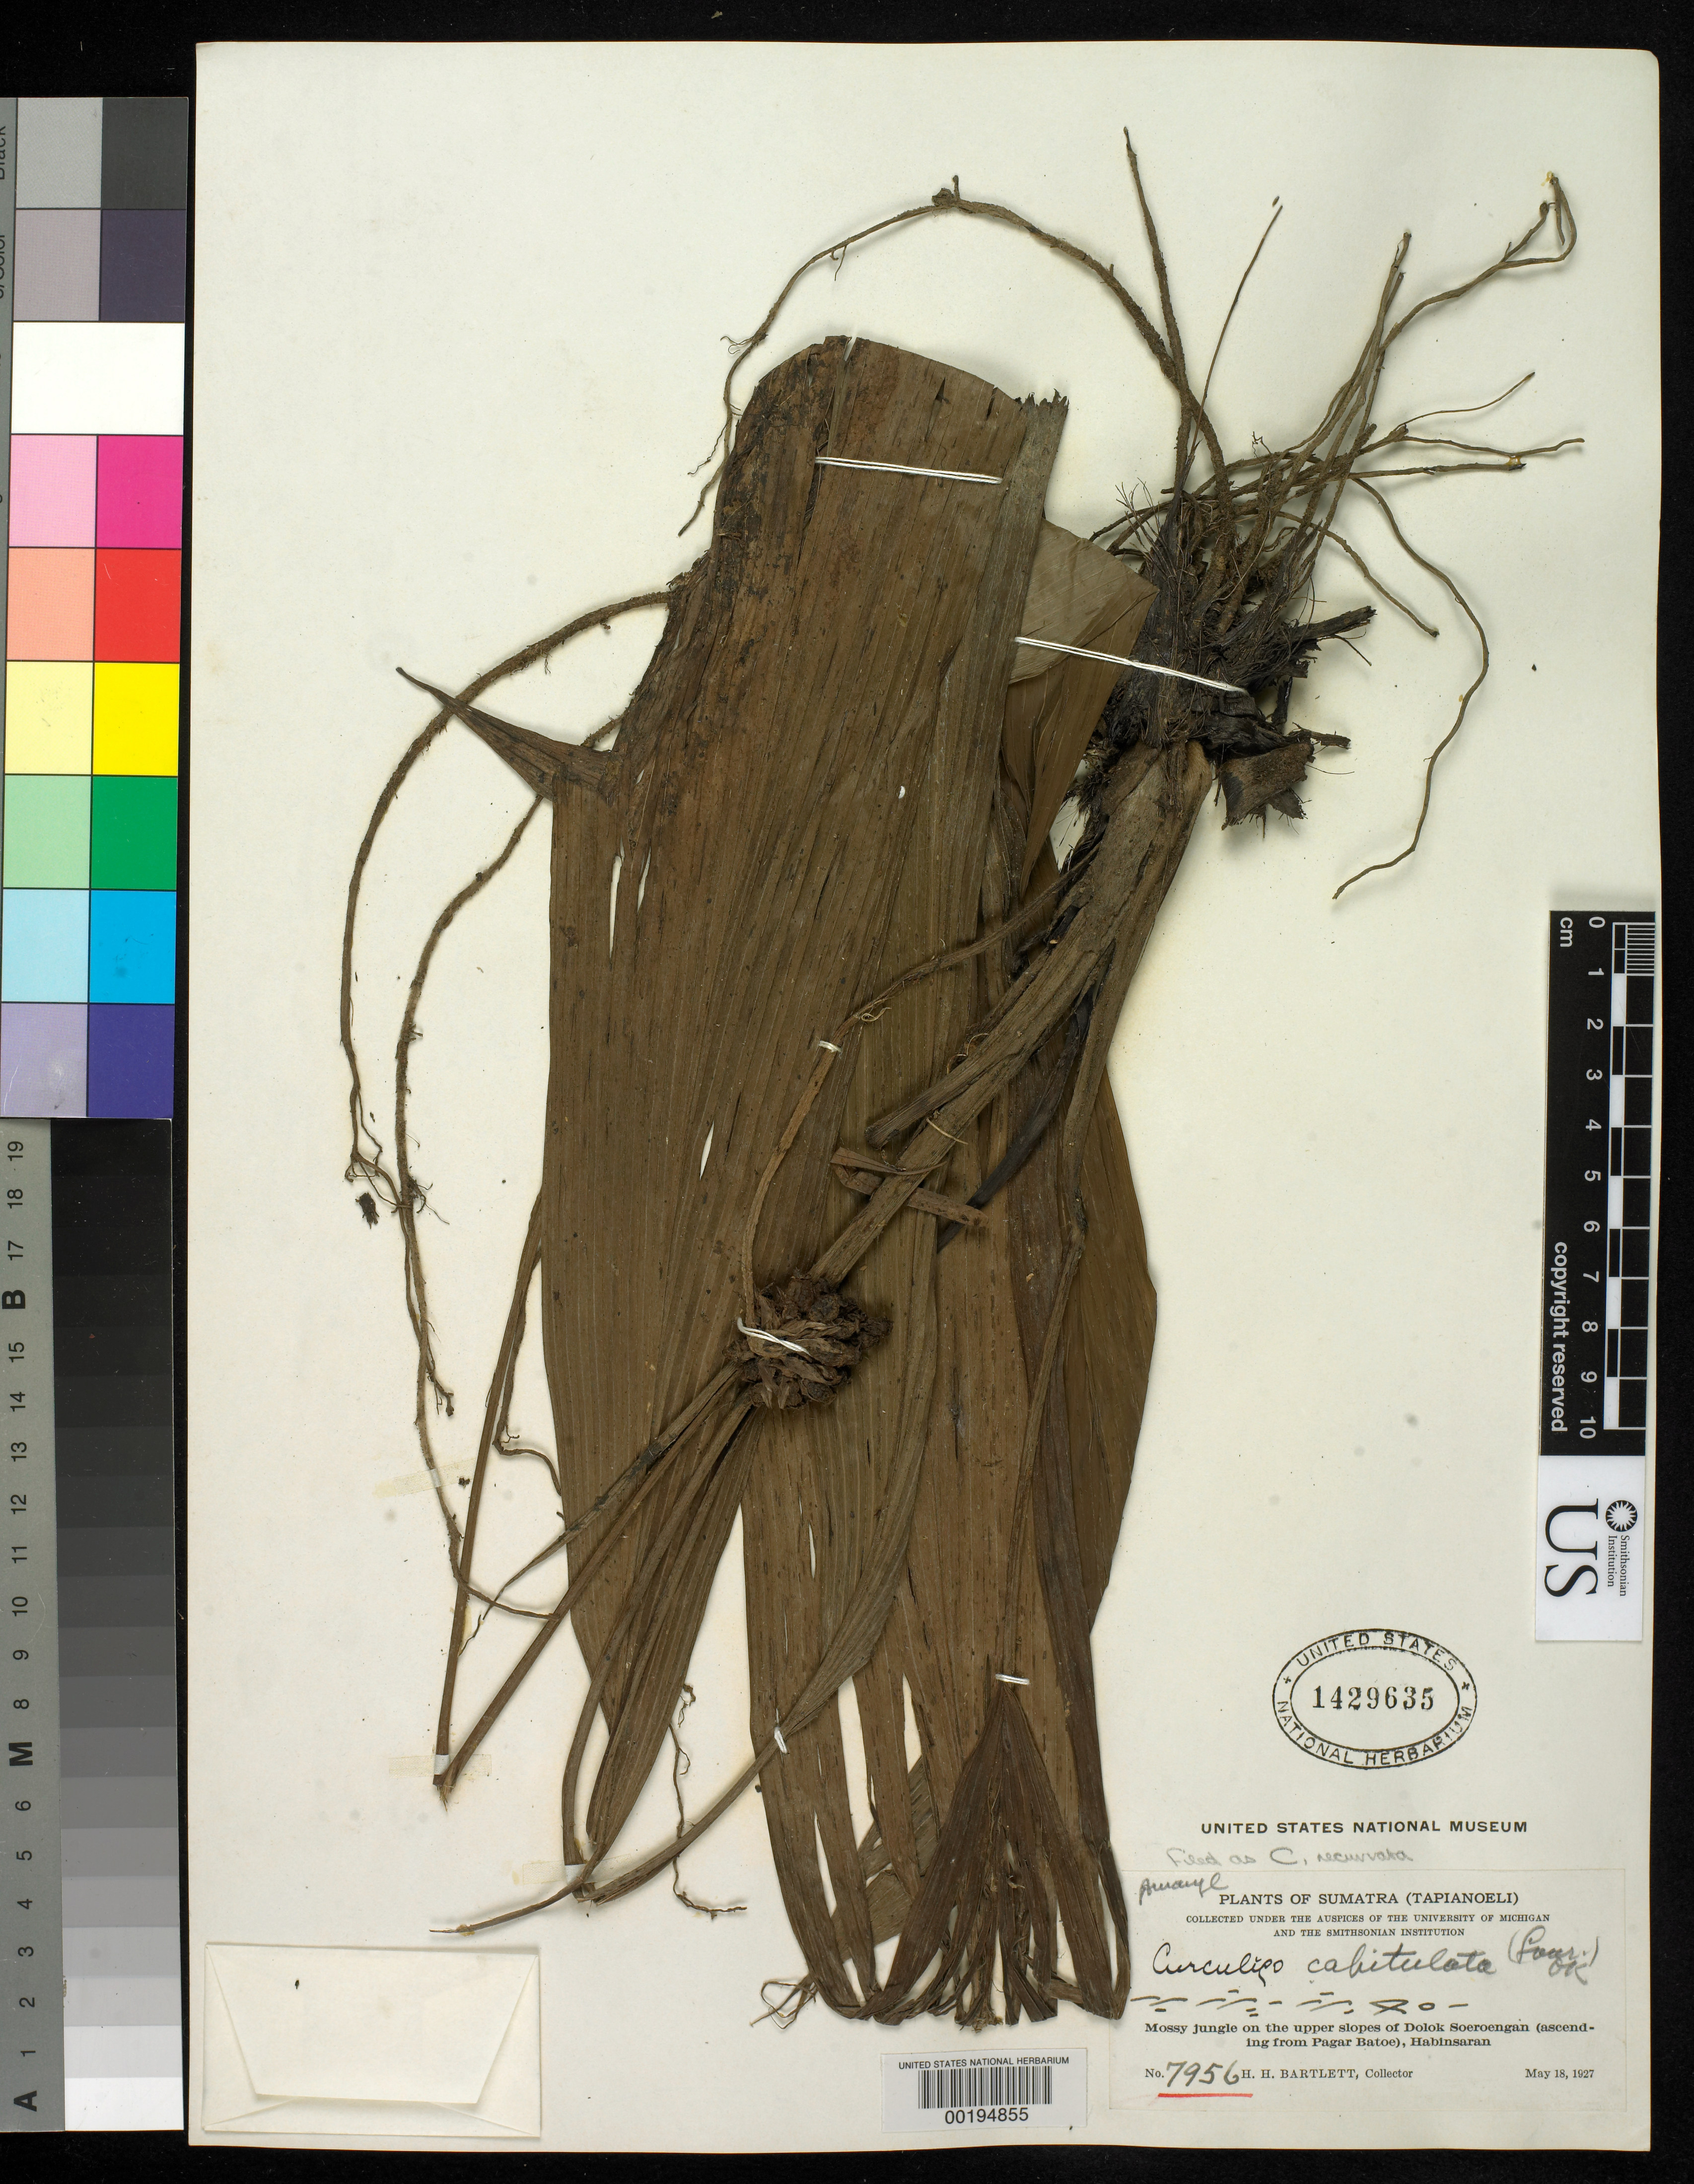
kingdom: Plantae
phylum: Tracheophyta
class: Liliopsida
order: Asparagales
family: Hypoxidaceae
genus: Curculigo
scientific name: Curculigo capitulata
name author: (Lour.) Kuntze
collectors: H. H. Bartlett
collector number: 7956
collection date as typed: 18 May 1927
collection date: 1927-05-18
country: Indonesia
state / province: Sumatra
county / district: Sumatera Utara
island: Sumatra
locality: Dolok Soeroengan (ascending from Pagar Batoe), Habinsaran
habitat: Mossy jungle on the upper slopes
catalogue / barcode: US 1429635